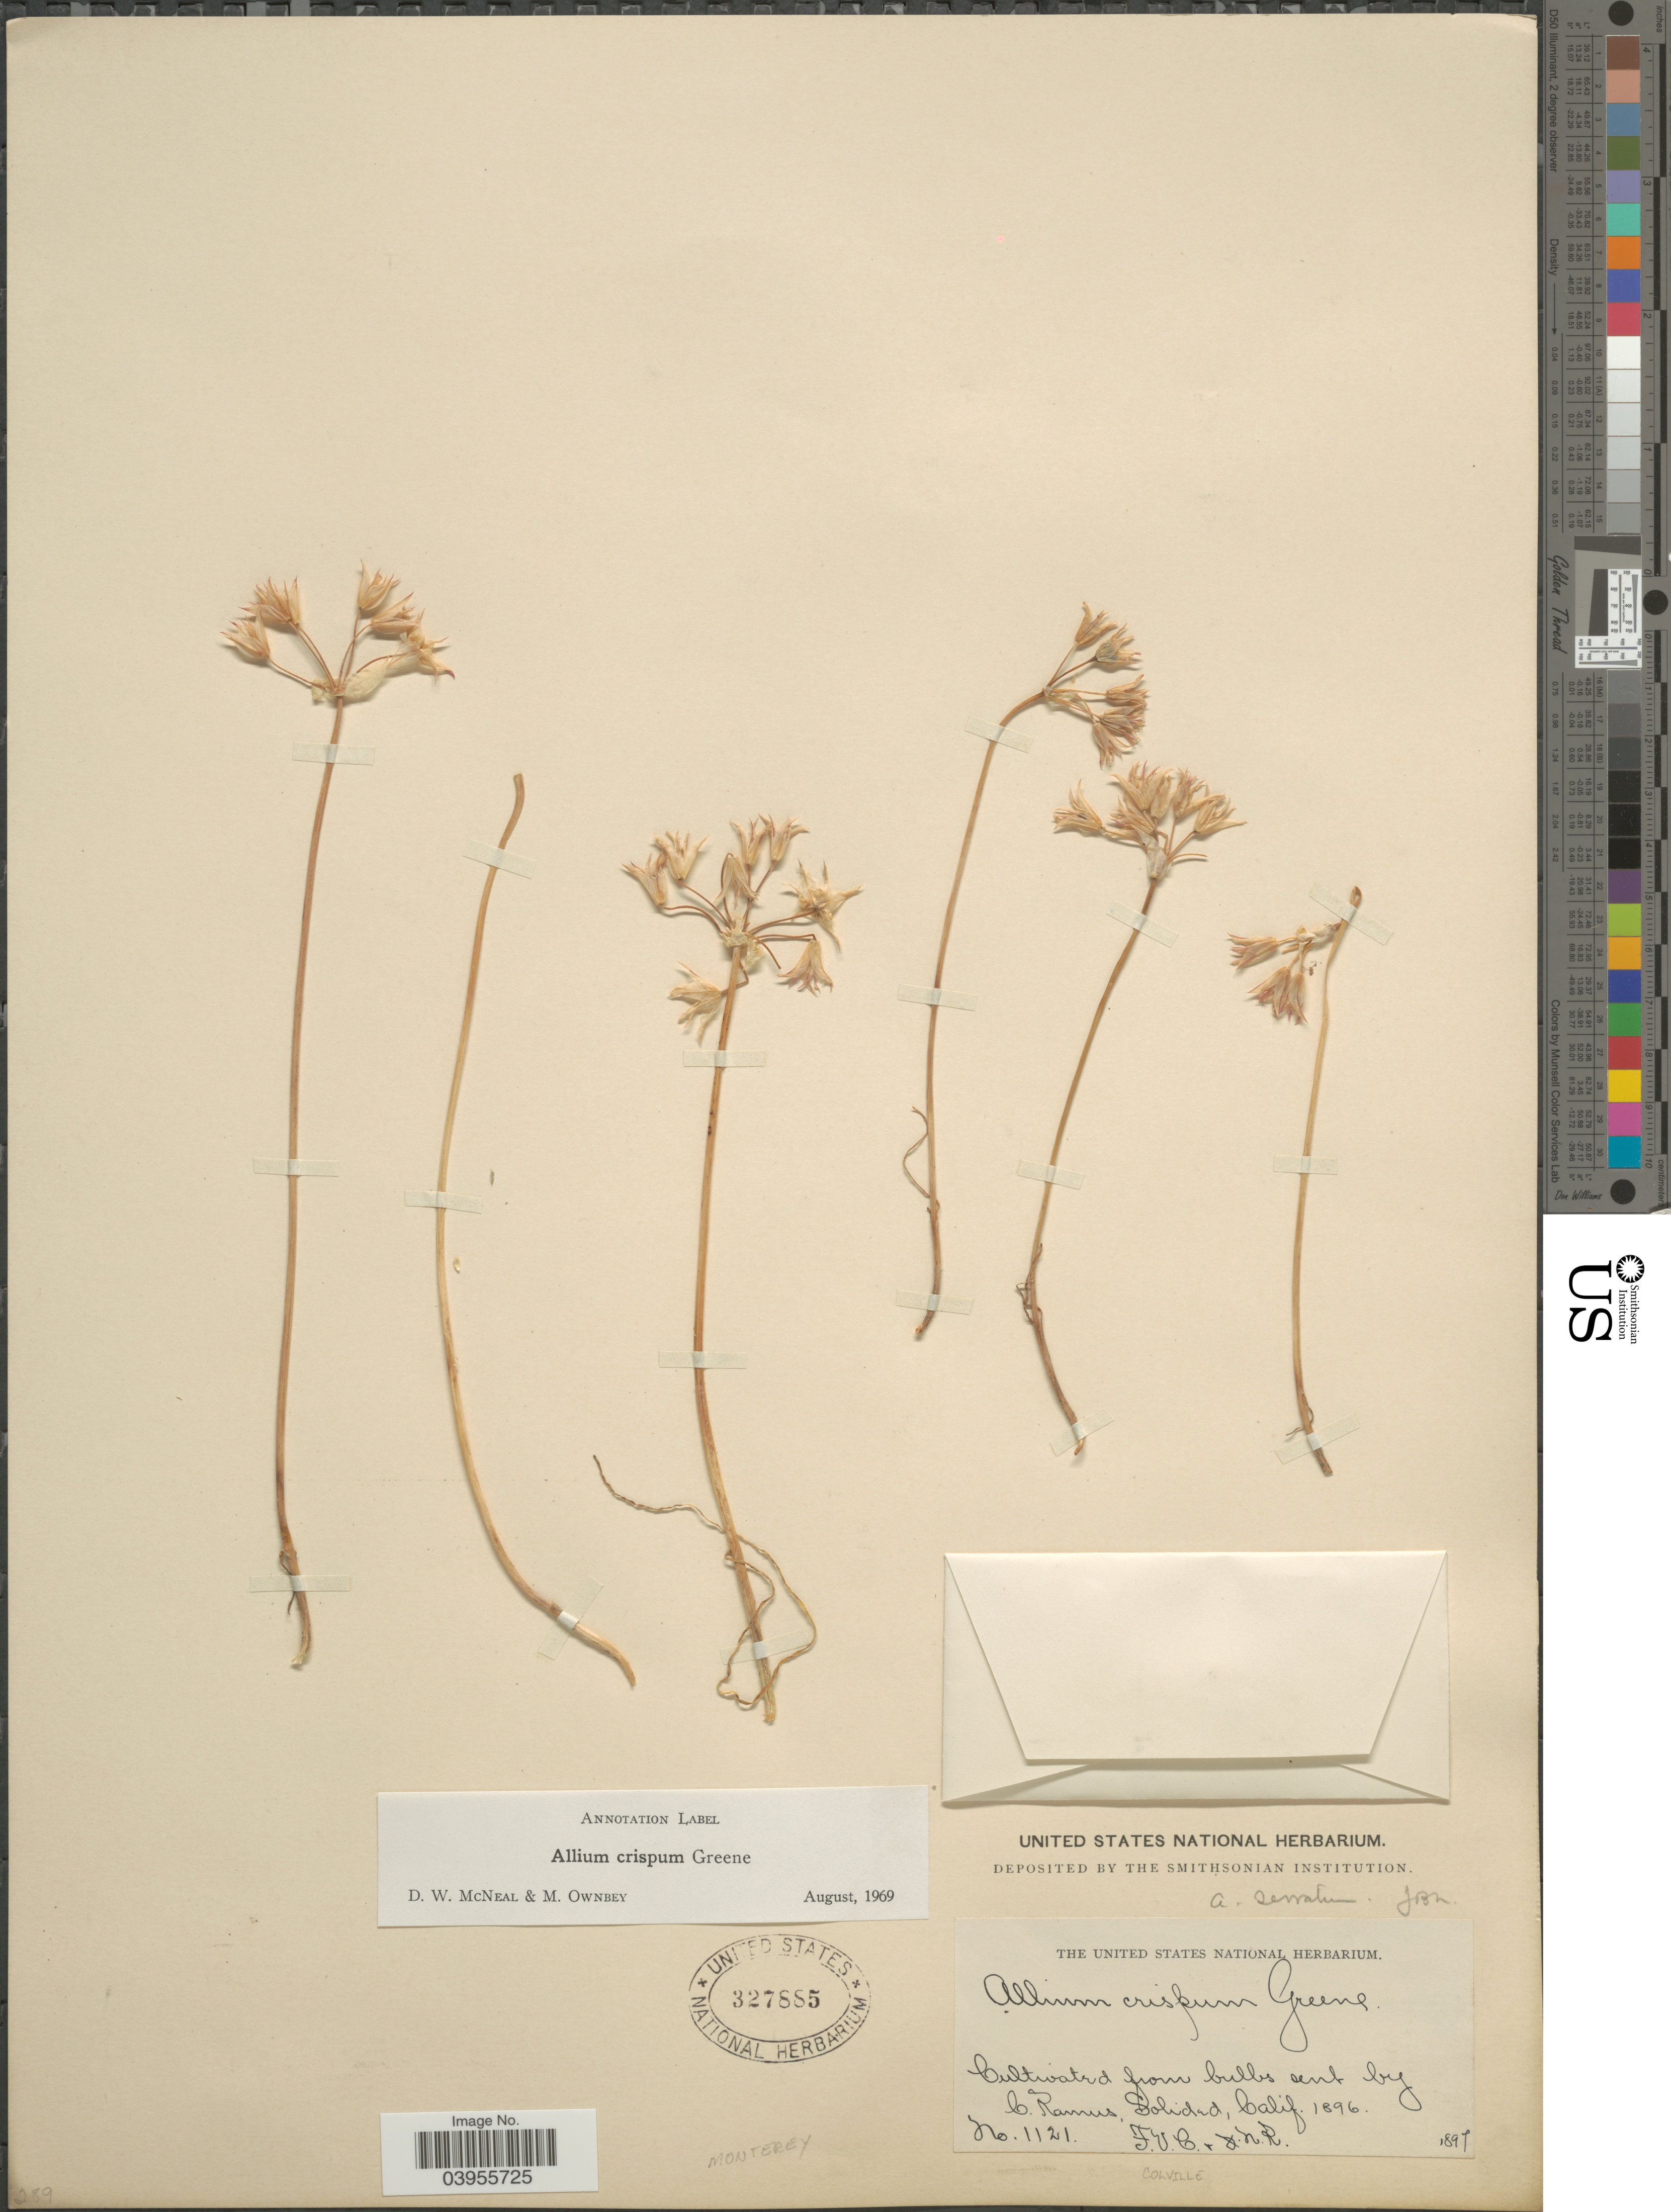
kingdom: Plantae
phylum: Tracheophyta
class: Liliopsida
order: Asparagales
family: Amaryllidaceae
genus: Allium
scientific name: Allium crispum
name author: Greene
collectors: F. Colville & J. N. R.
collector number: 1121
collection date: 1897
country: United States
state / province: California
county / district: Monterey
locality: Monterey. Solided.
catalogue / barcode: US 327885